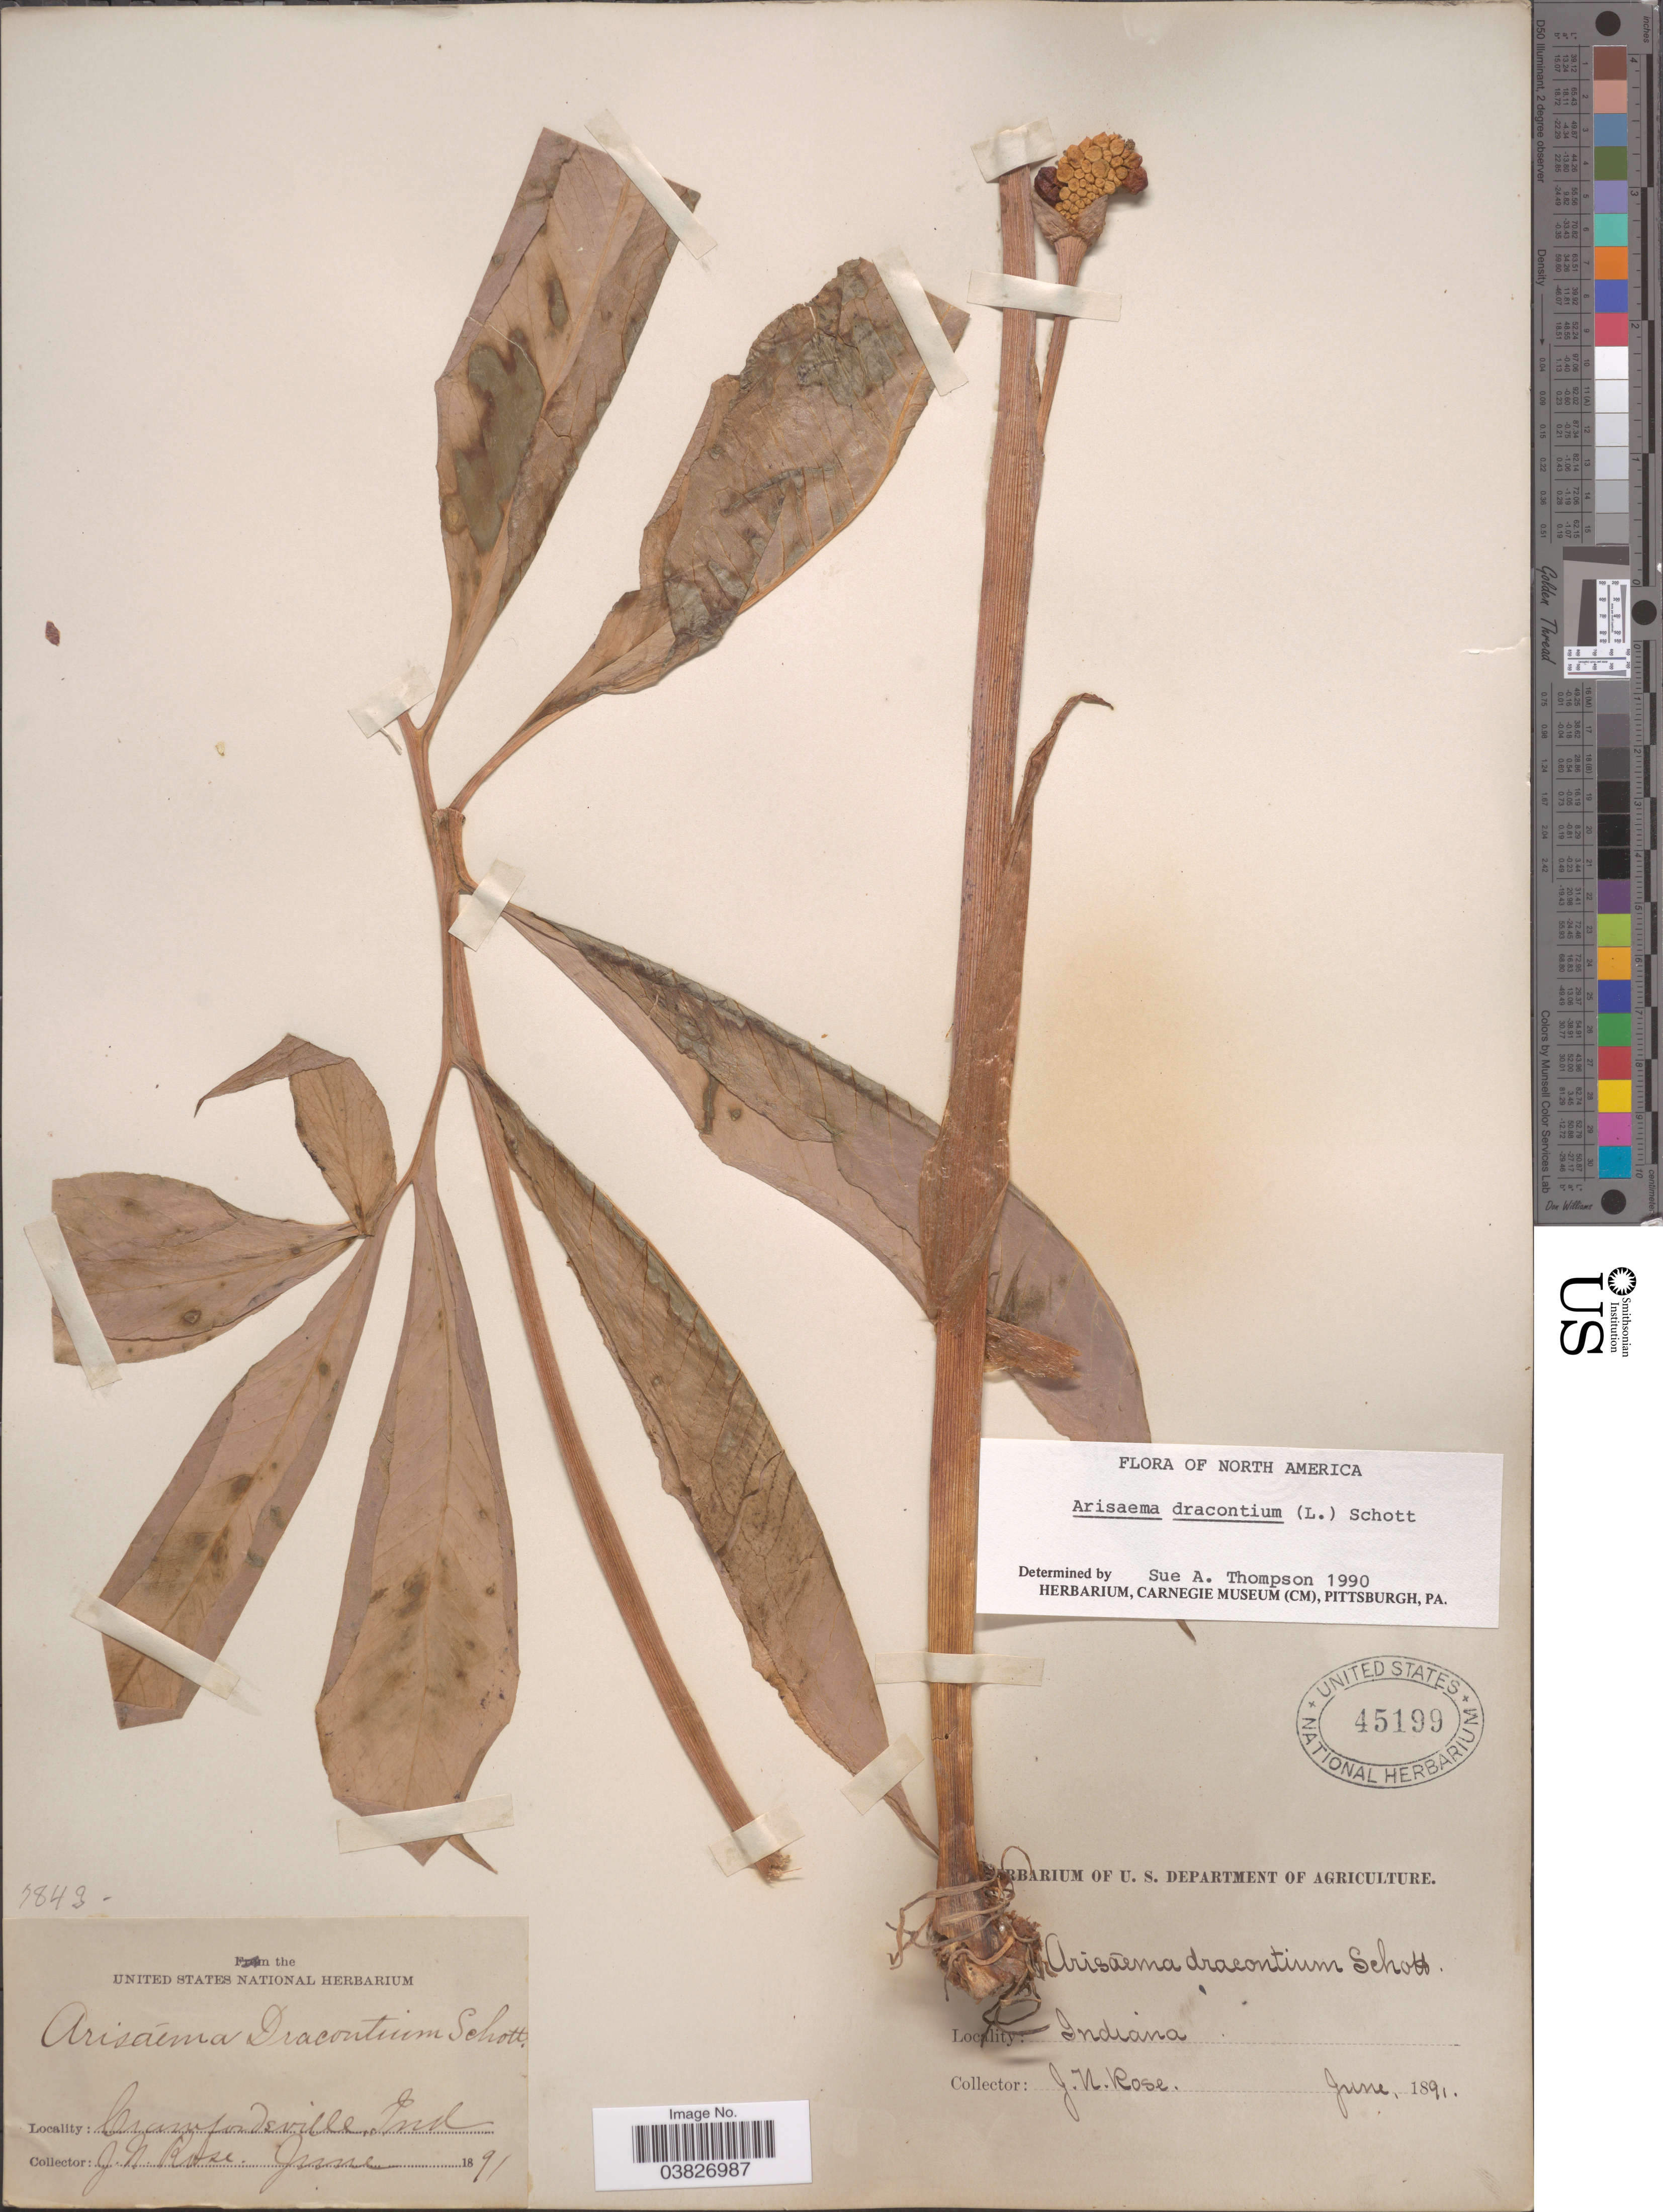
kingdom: Plantae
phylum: Tracheophyta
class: Liliopsida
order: Alismatales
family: Araceae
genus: Arisaema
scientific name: Arisaema dracontium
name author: (L.) Schott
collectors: J. N. Rose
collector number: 7843?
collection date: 1891-06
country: United States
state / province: Indiana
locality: Crawfordsville.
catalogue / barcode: US 45199